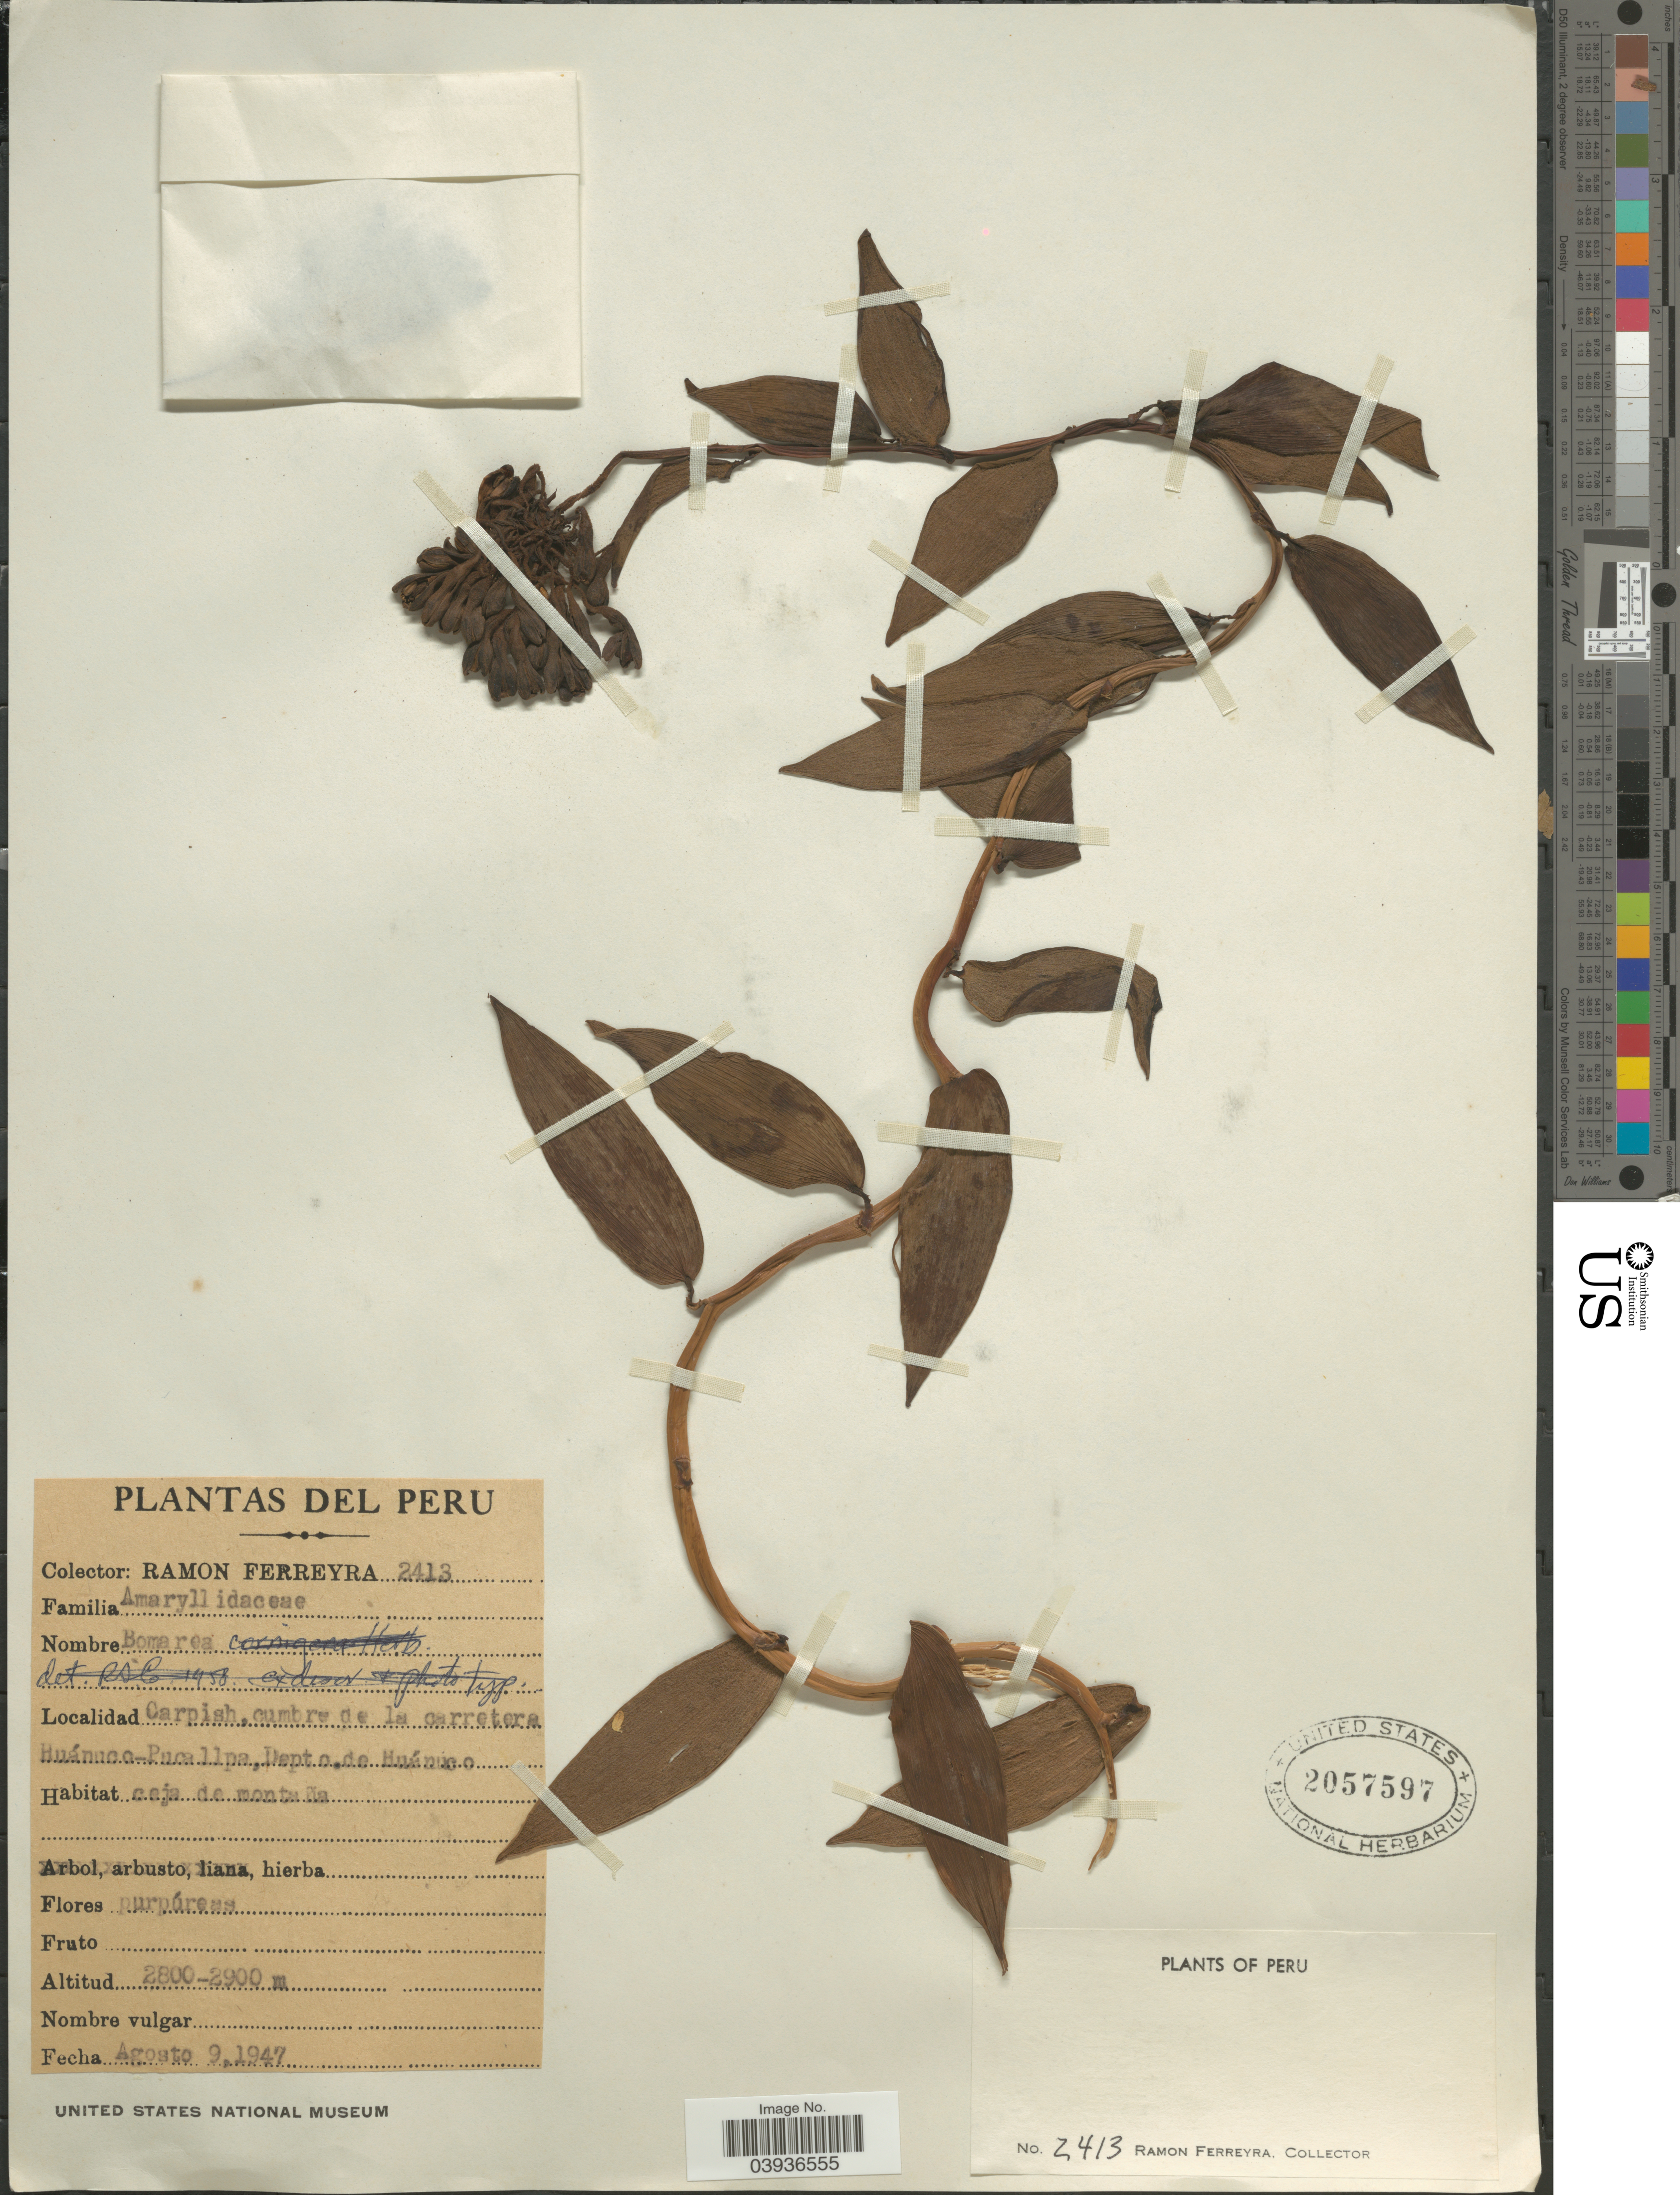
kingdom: Plantae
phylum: Tracheophyta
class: Liliopsida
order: Liliales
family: Alstroemeriaceae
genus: Bomarea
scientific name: Bomarea sp.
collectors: R. A. Ferreyra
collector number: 2413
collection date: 1947-08-09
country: Peru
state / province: Huánuco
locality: Carpish, cumbra de la carretera Huánuco-Pucallpa, Depto. de Huánuco.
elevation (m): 2800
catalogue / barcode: US 2057597